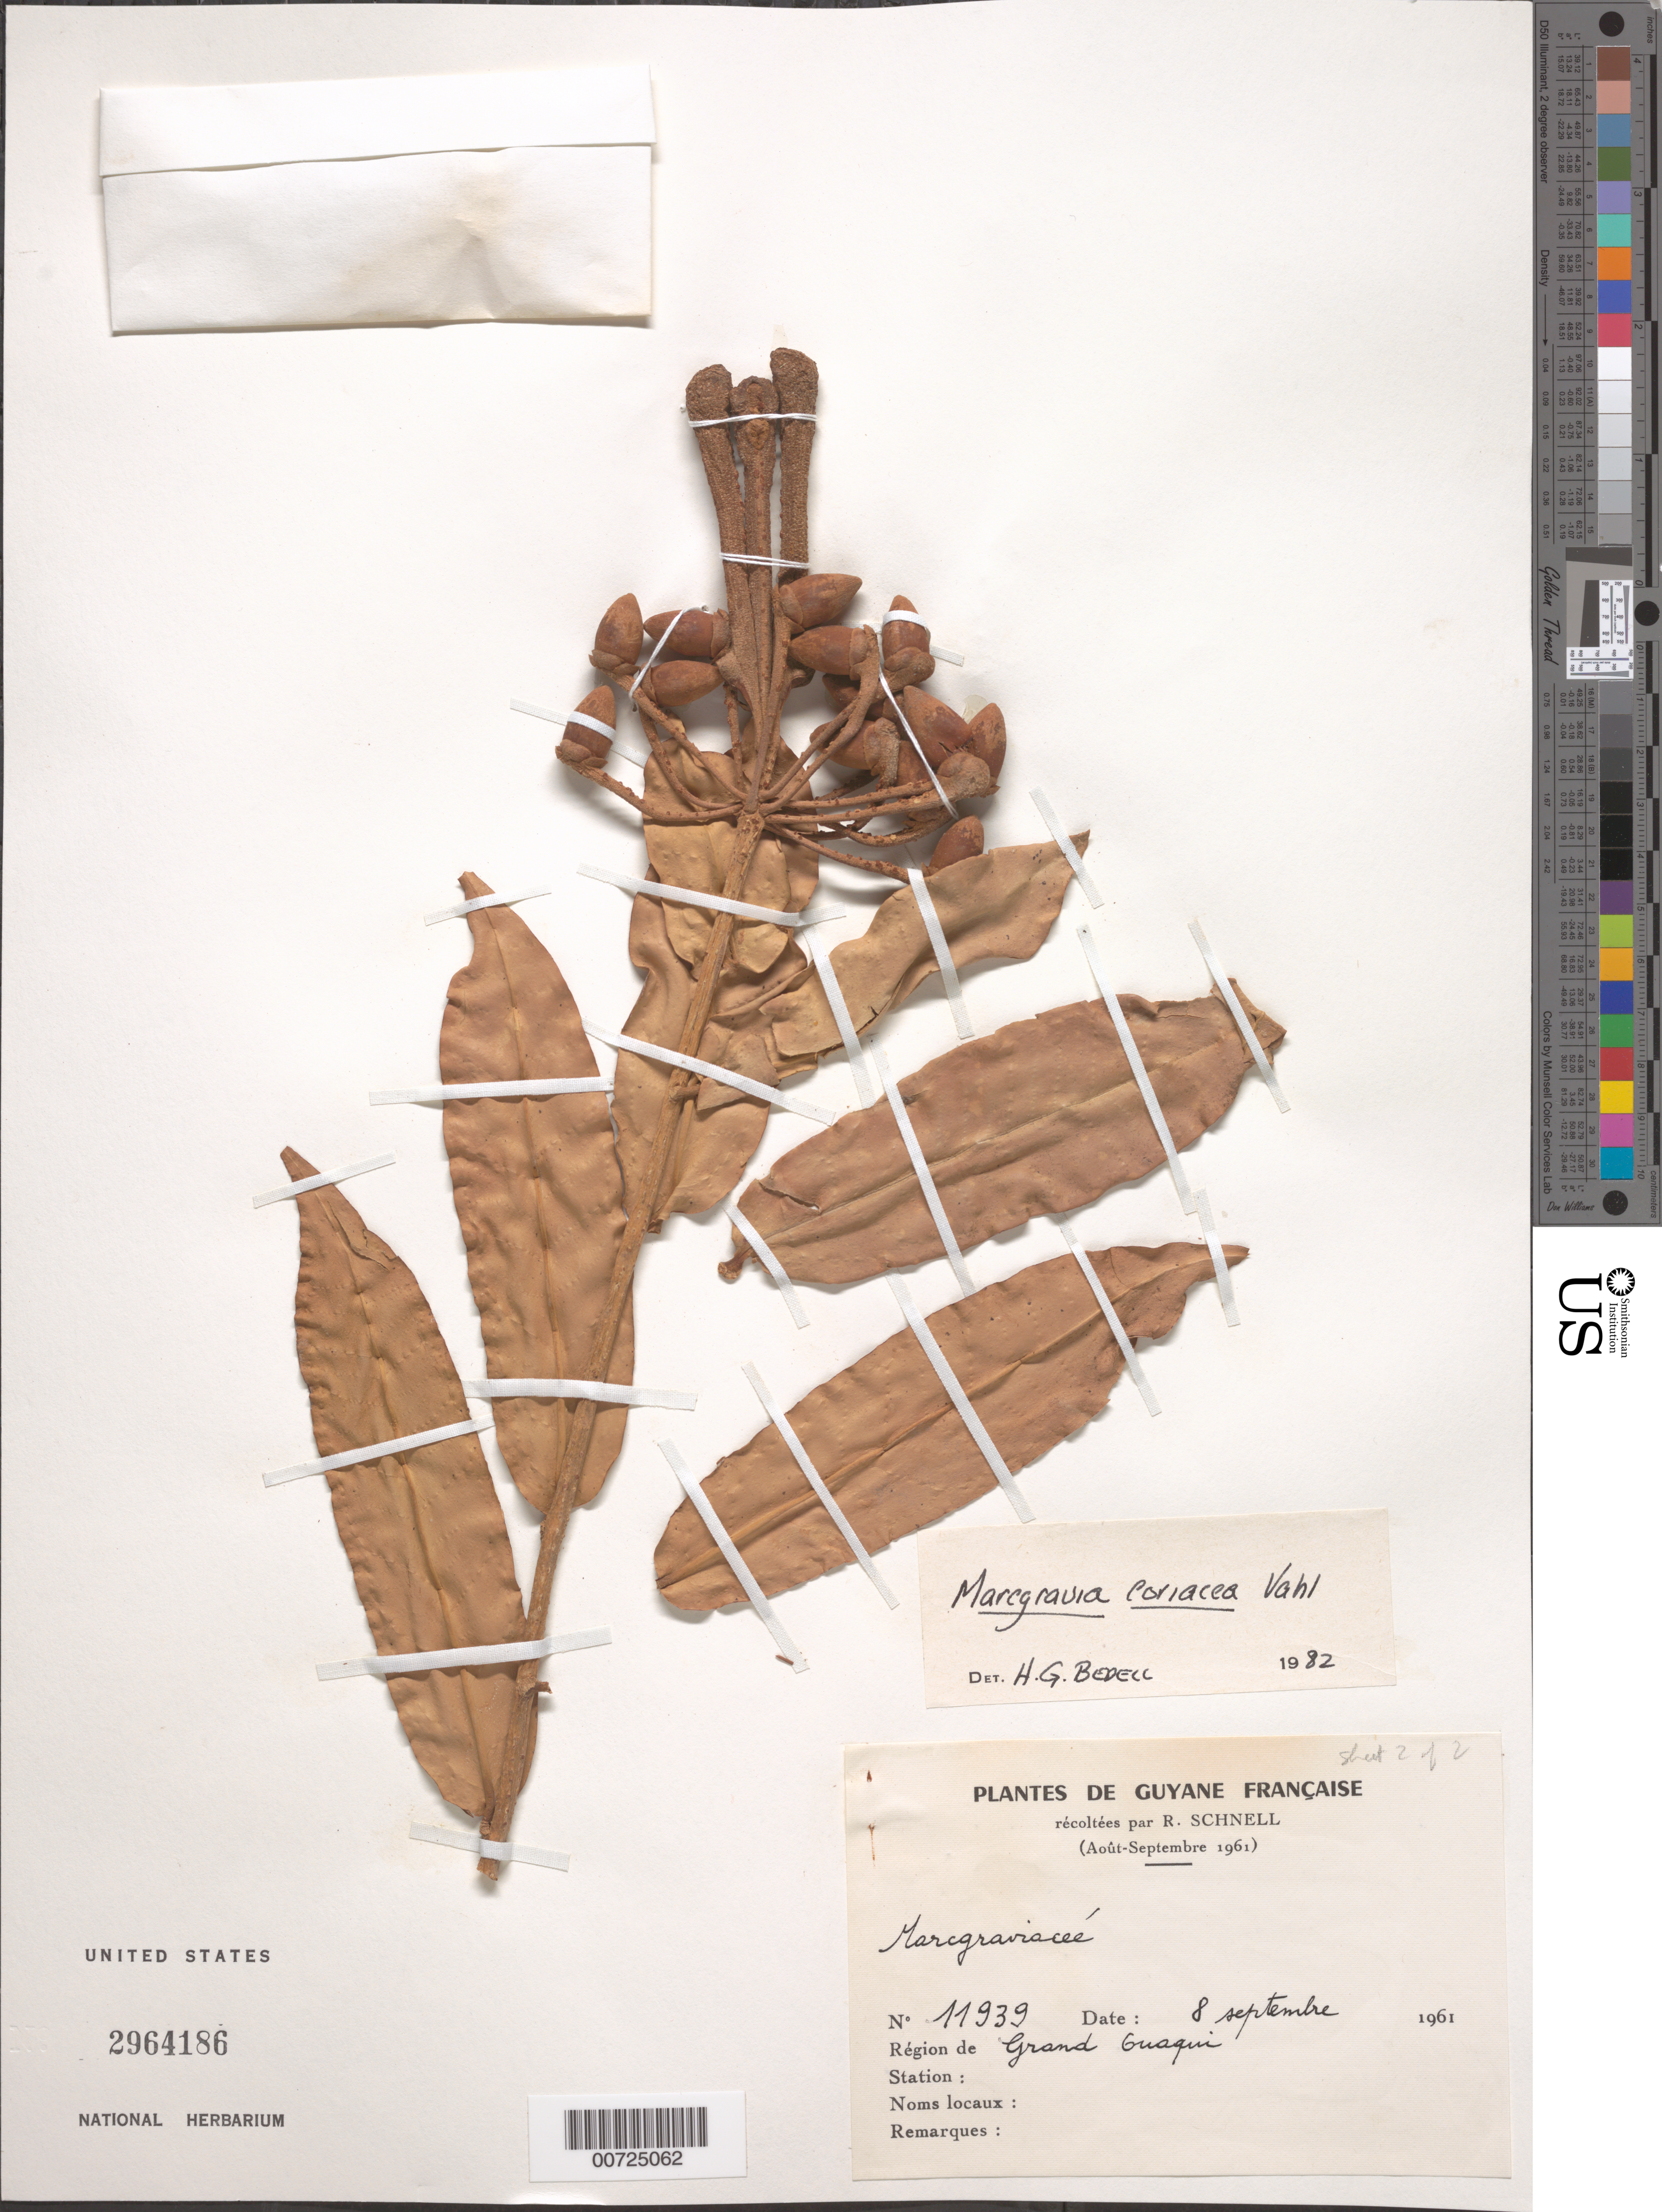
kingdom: Plantae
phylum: Tracheophyta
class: Magnoliopsida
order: Ericales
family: Marcgraviaceae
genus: Marcgravia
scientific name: Marcgravia coriacea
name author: Vahl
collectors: R. Schnell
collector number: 11939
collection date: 1961-09-08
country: French Guiana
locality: Guyane Française. Région de Grand Cuaqui.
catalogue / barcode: US 2964186